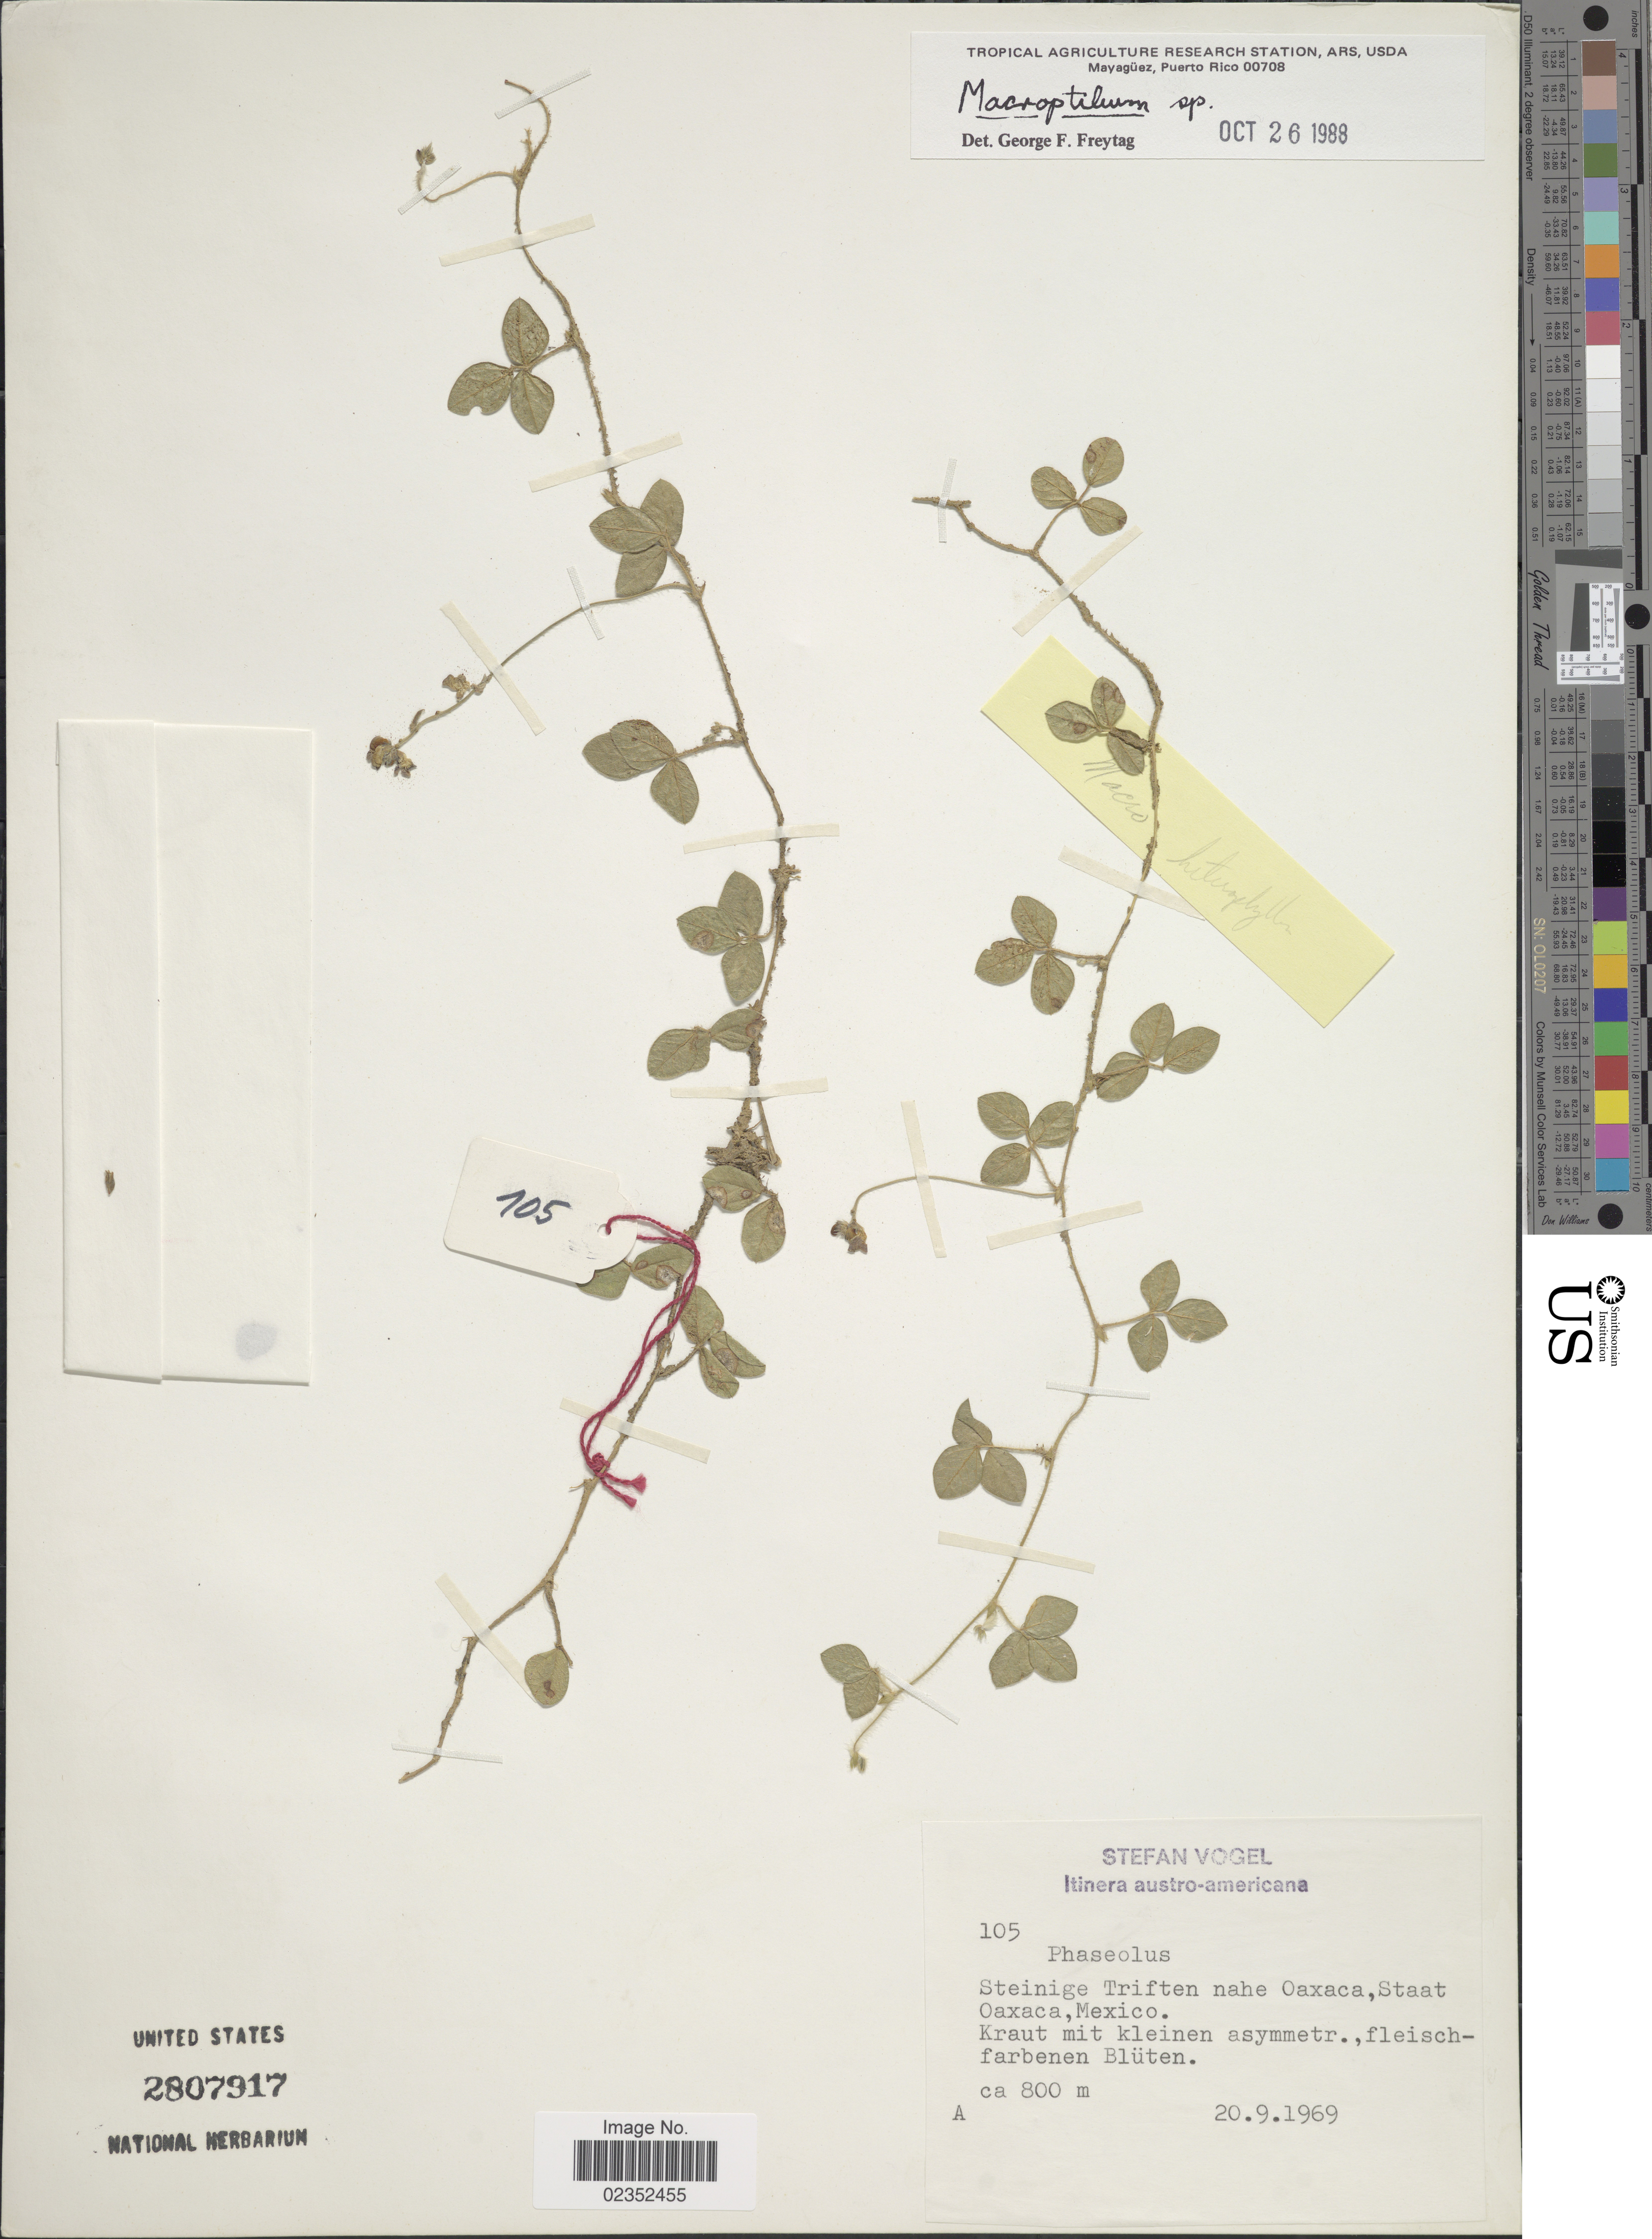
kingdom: Plantae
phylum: Tracheophyta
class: Magnoliopsida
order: Fabales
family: Fabaceae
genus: Macroptilium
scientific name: Macroptilium gibbosifolium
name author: (Ortega) A. Delgado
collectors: S. Vogel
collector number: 105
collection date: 1969-09-20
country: Mexico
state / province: Oaxaca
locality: Steinige Triften nahe Oaxaca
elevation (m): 800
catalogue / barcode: US 2807917